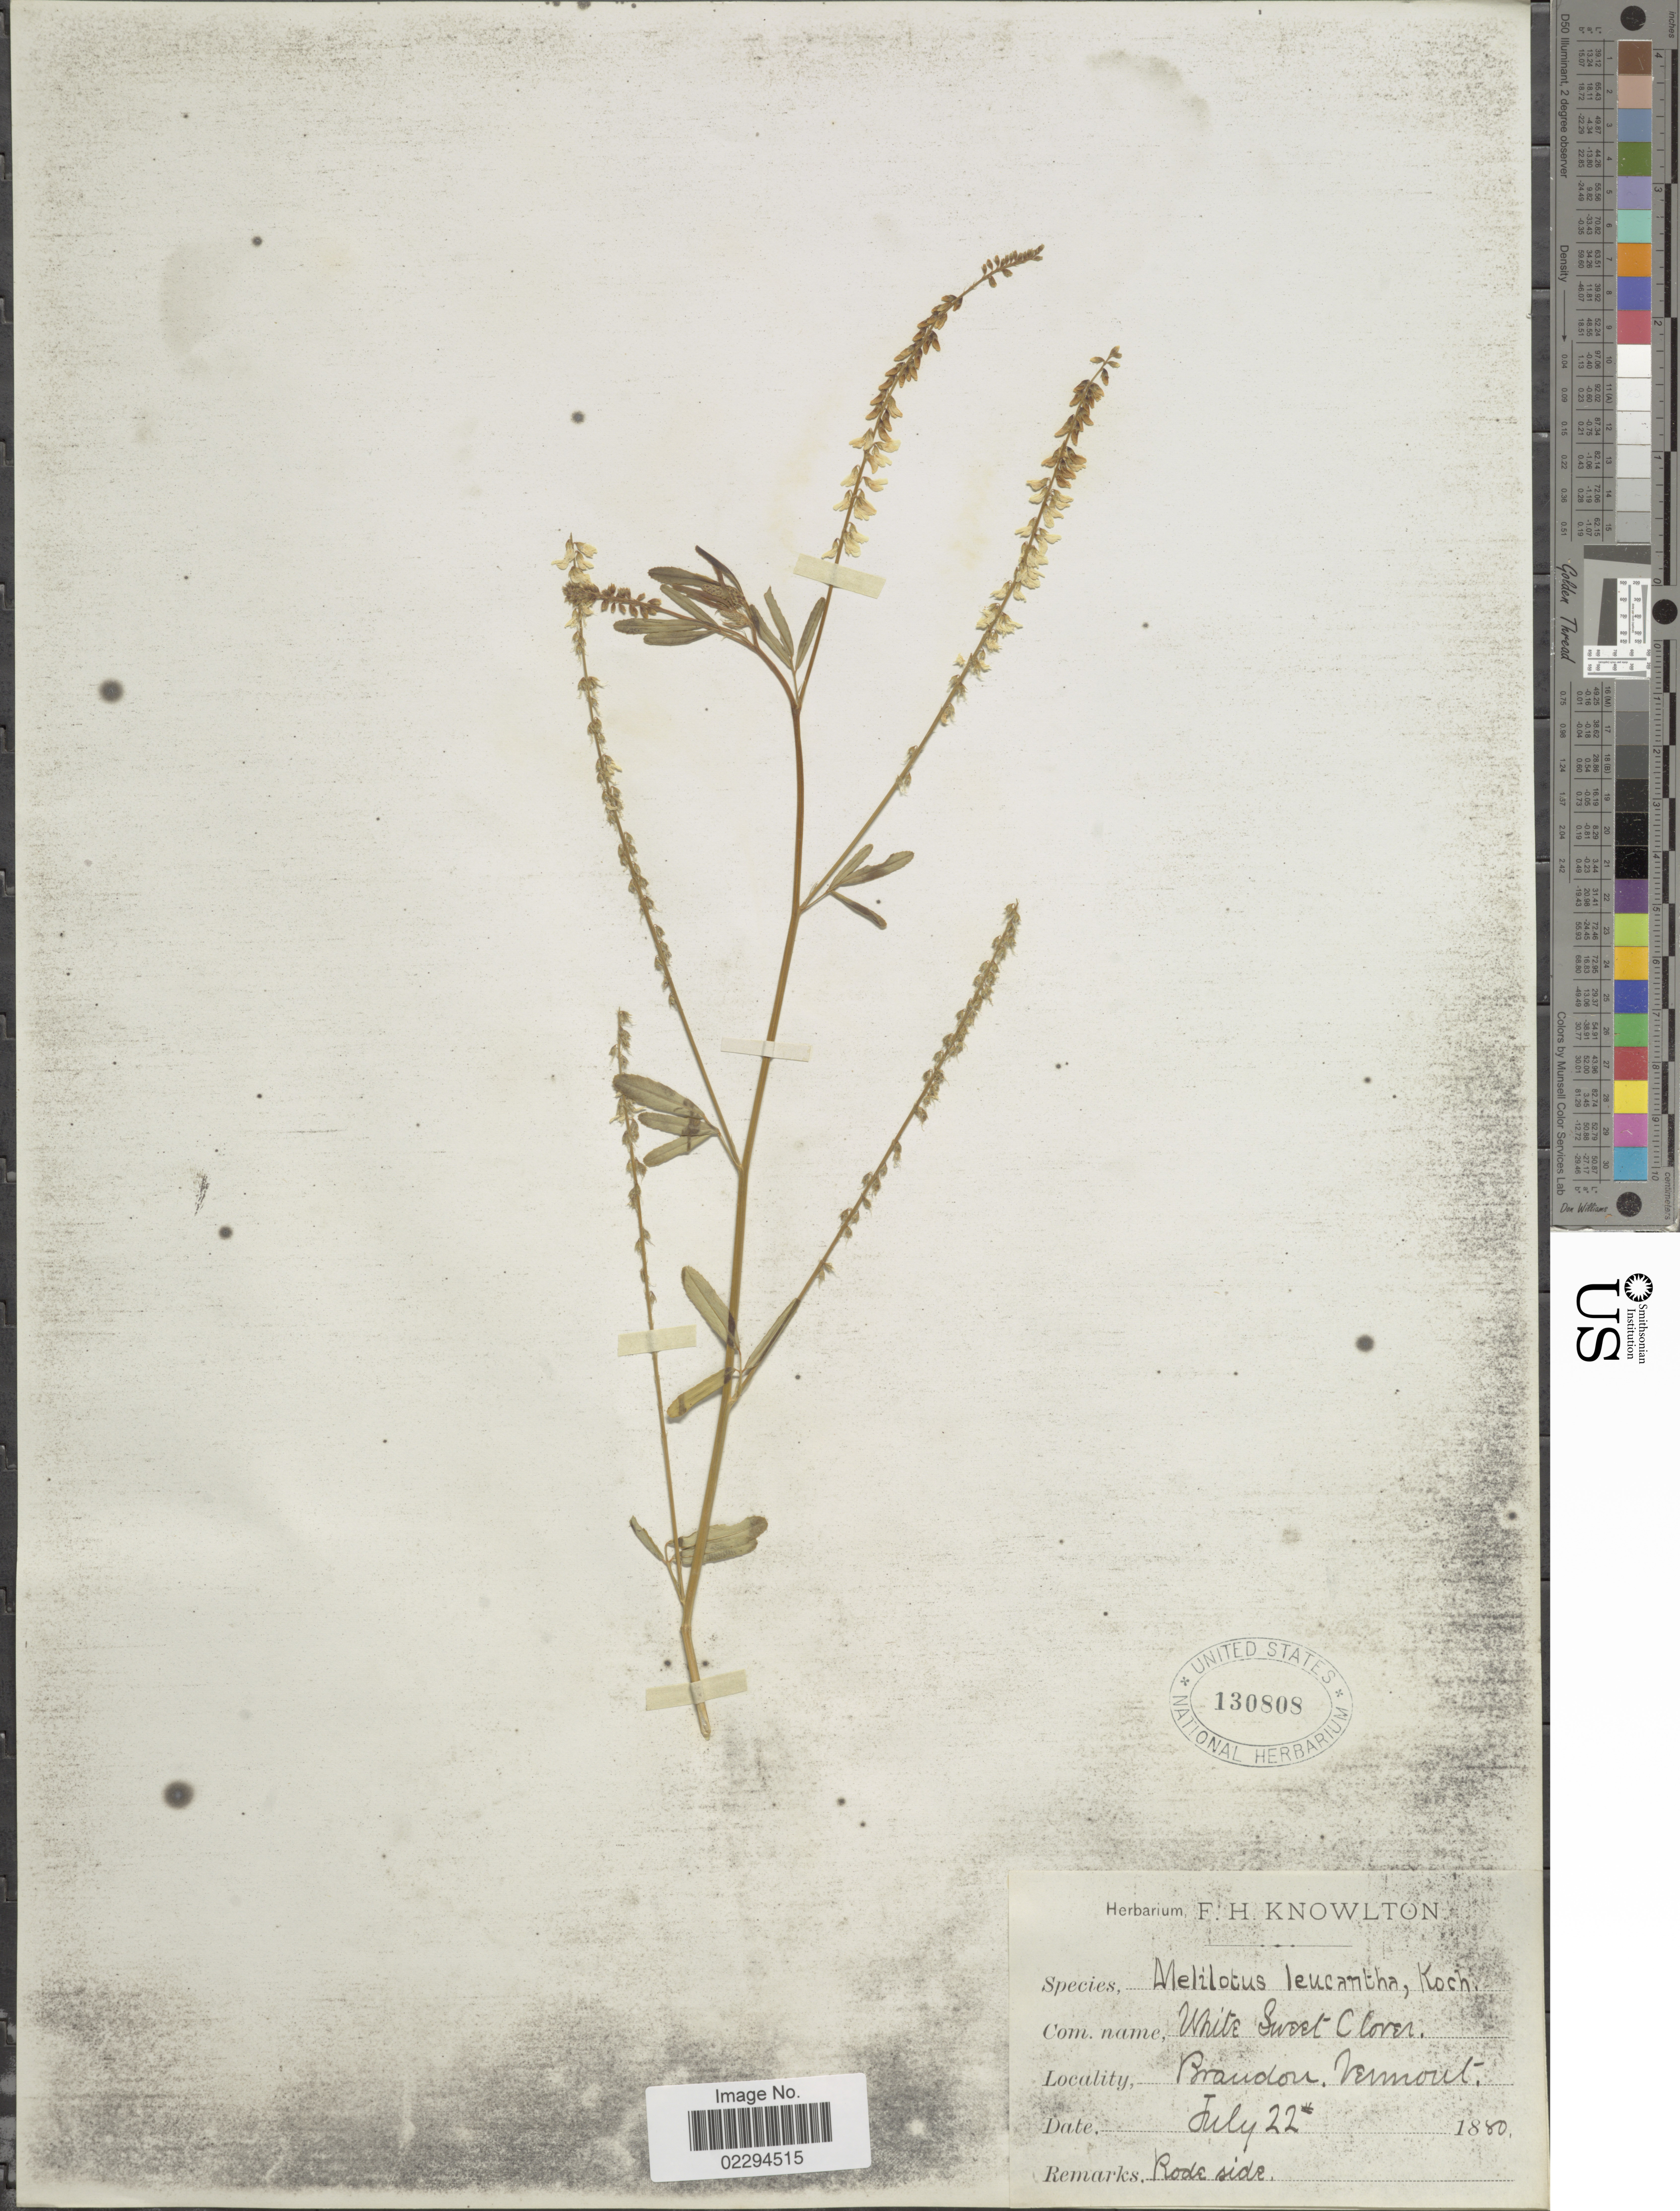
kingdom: Plantae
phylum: Tracheophyta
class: Magnoliopsida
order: Fabales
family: Fabaceae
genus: Melilotus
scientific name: Melilotus albus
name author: Medik.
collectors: ex herb. F.H. Knowlton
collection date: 1880-07-22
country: United States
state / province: Vermont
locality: Brandon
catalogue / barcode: US 130808